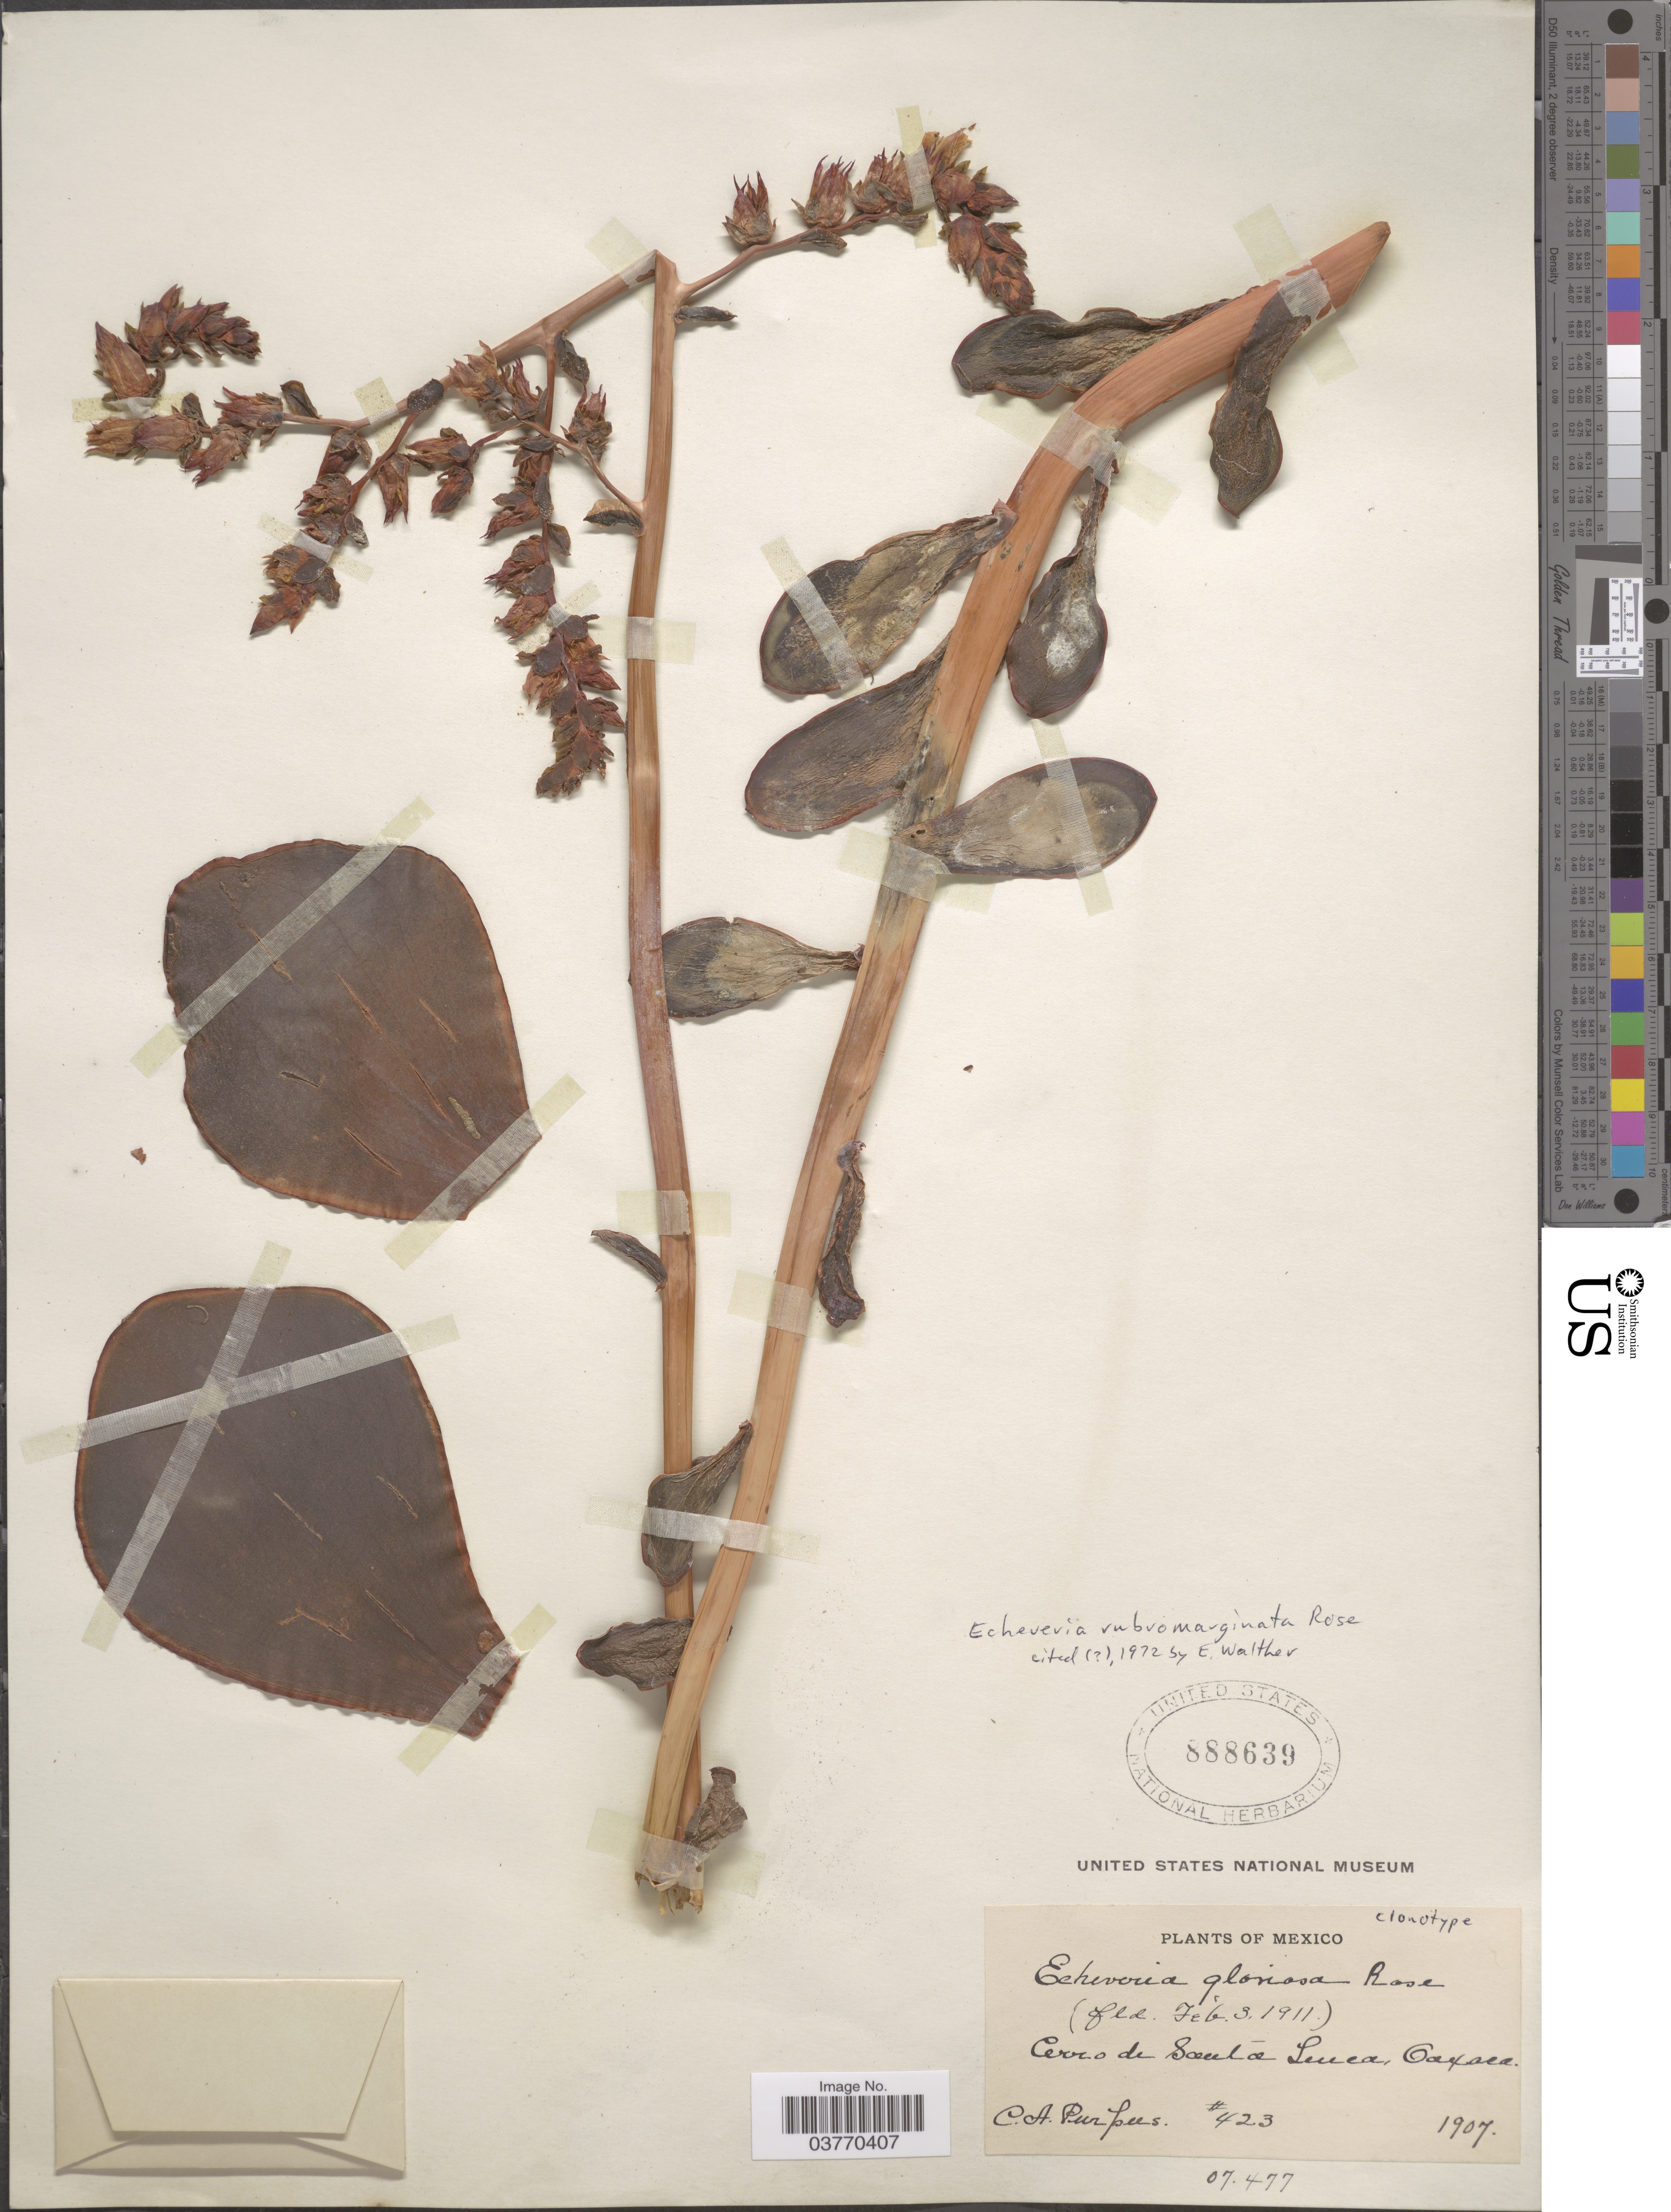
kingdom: Plantae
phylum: Tracheophyta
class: Magnoliopsida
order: Saxifragales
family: Crassulaceae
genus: Echeveria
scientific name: Echeveria rubromarginata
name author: Rose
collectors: C. A. Purpus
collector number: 423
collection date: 1907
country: Mexico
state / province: Oaxaca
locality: Cerro de Santa Leuca.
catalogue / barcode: US 888639